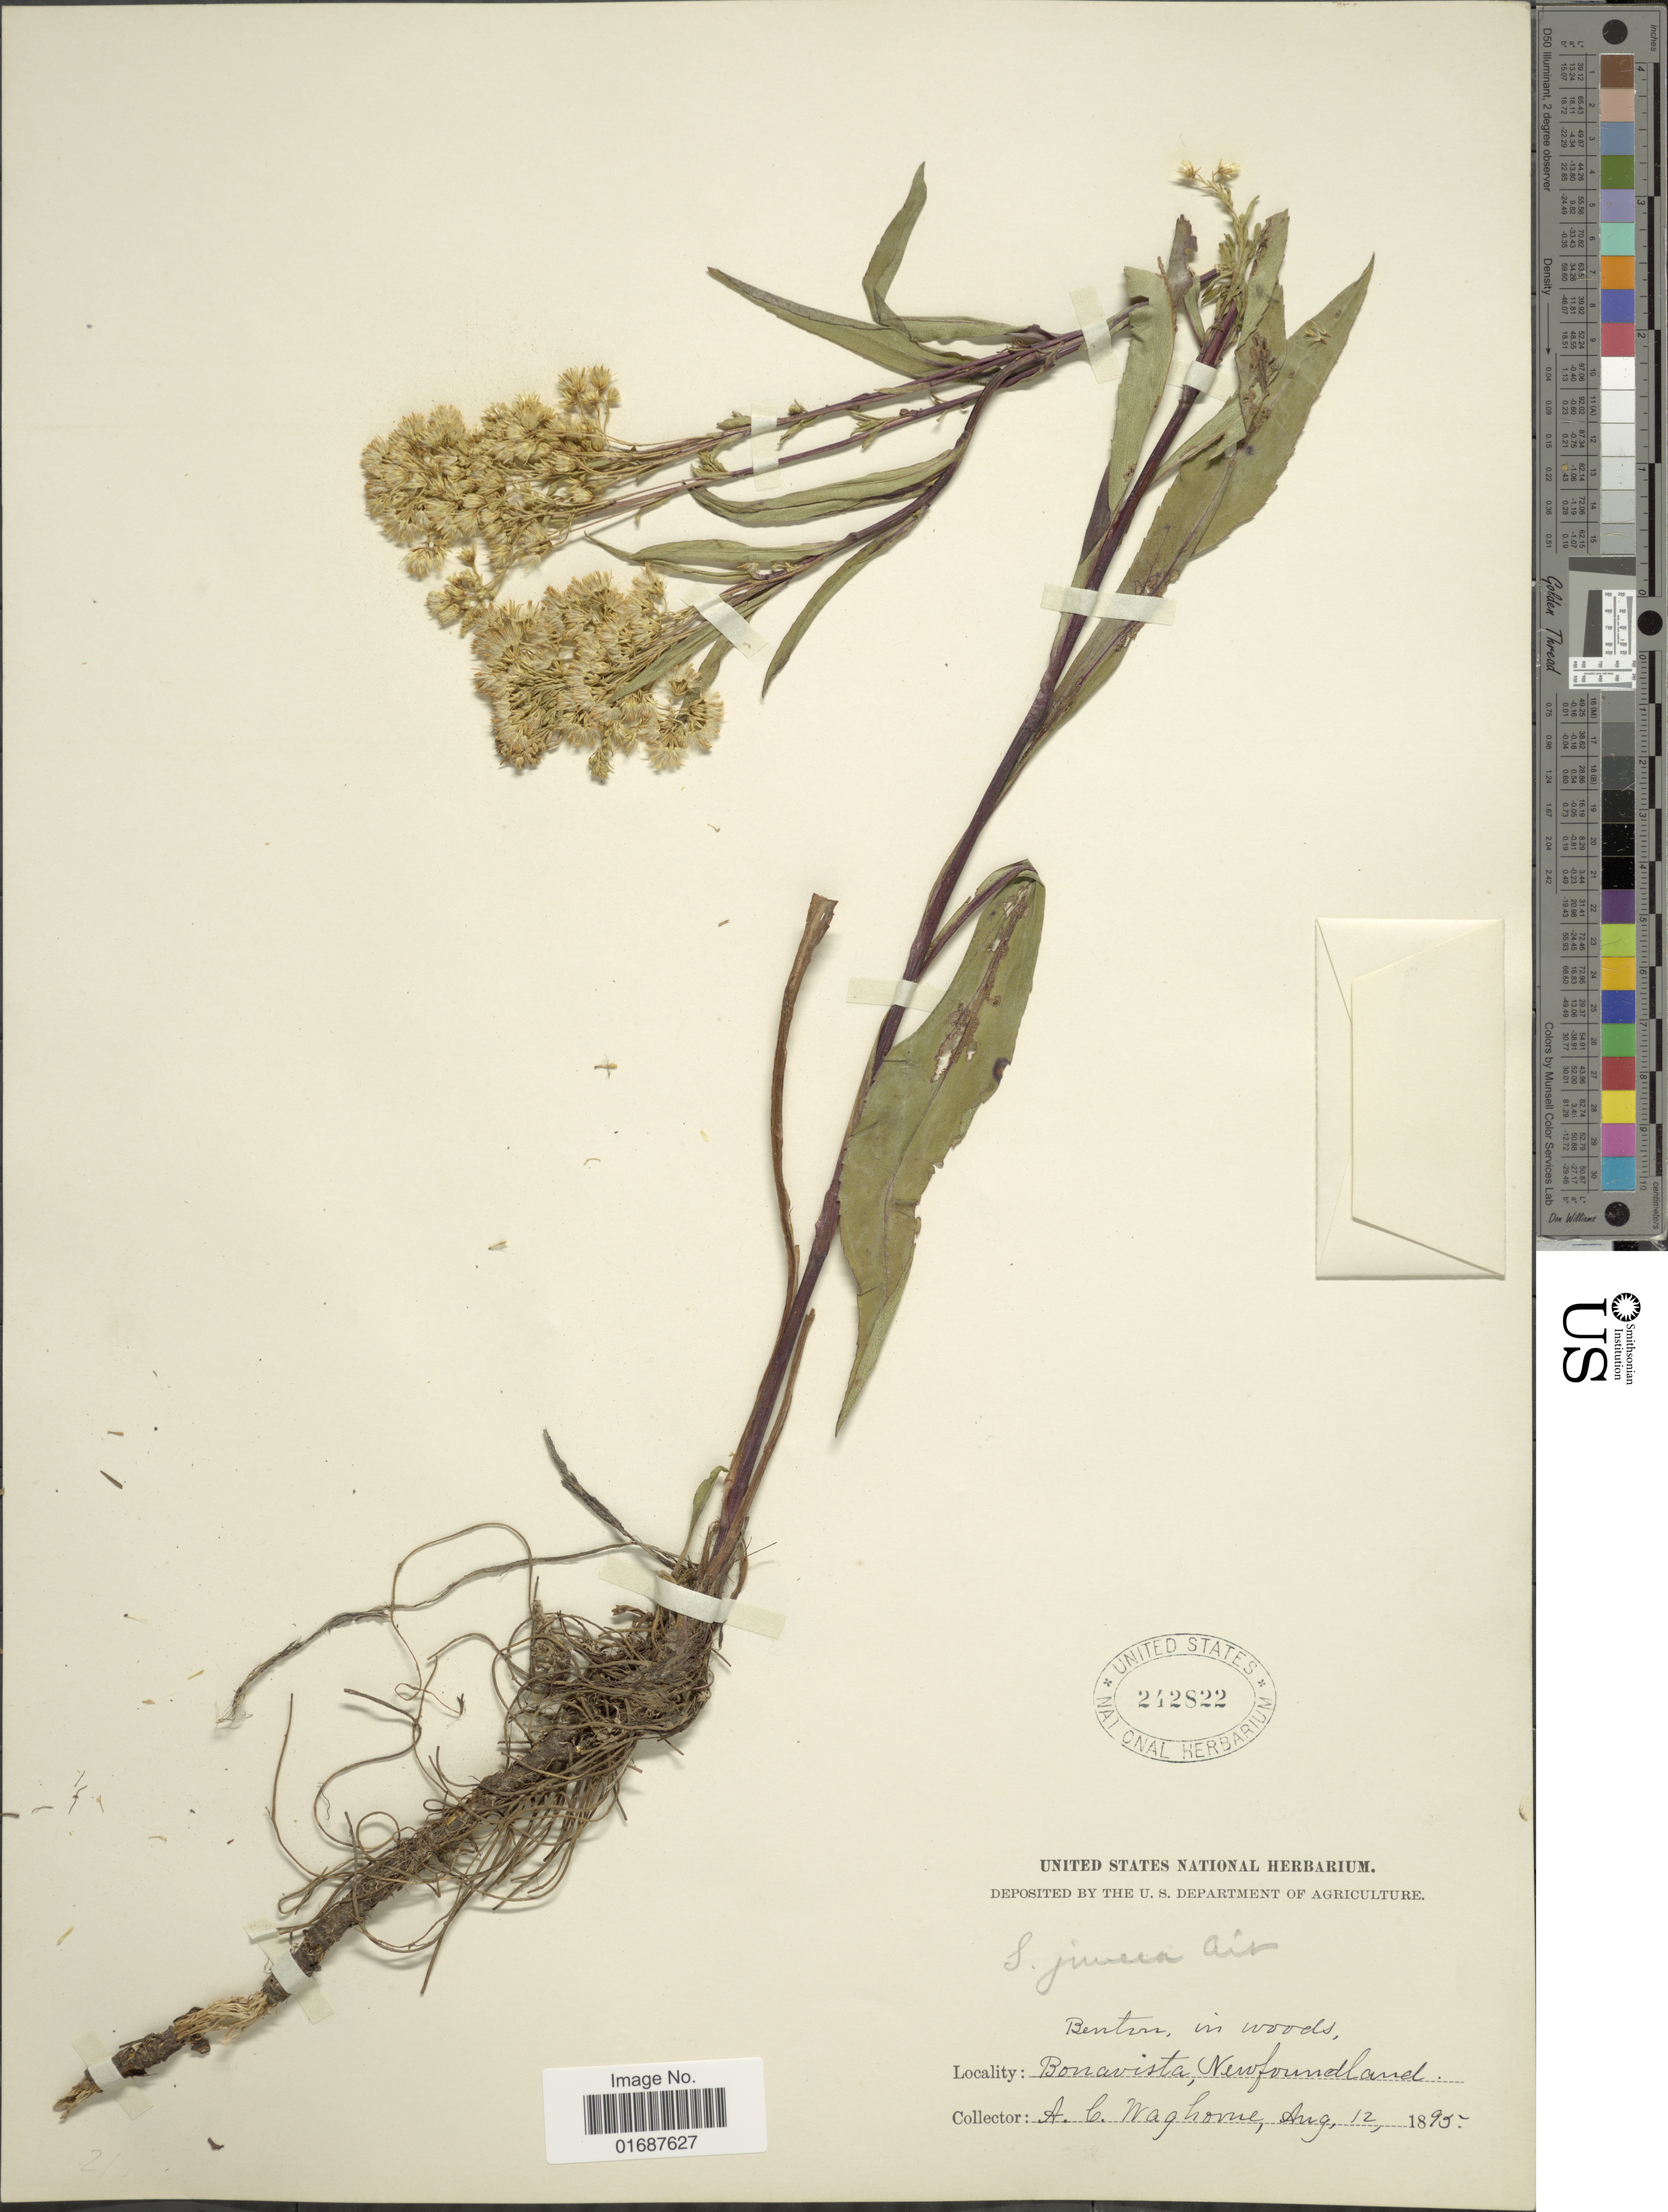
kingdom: Plantae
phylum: Tracheophyta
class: Magnoliopsida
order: Asterales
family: Asteraceae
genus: Solidago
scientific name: Solidago juncea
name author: Aiton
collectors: A. Waghorne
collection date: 1895-08-12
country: Canada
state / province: Newfoundland and Labrador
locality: Benton, Bonavista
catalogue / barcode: US 242822